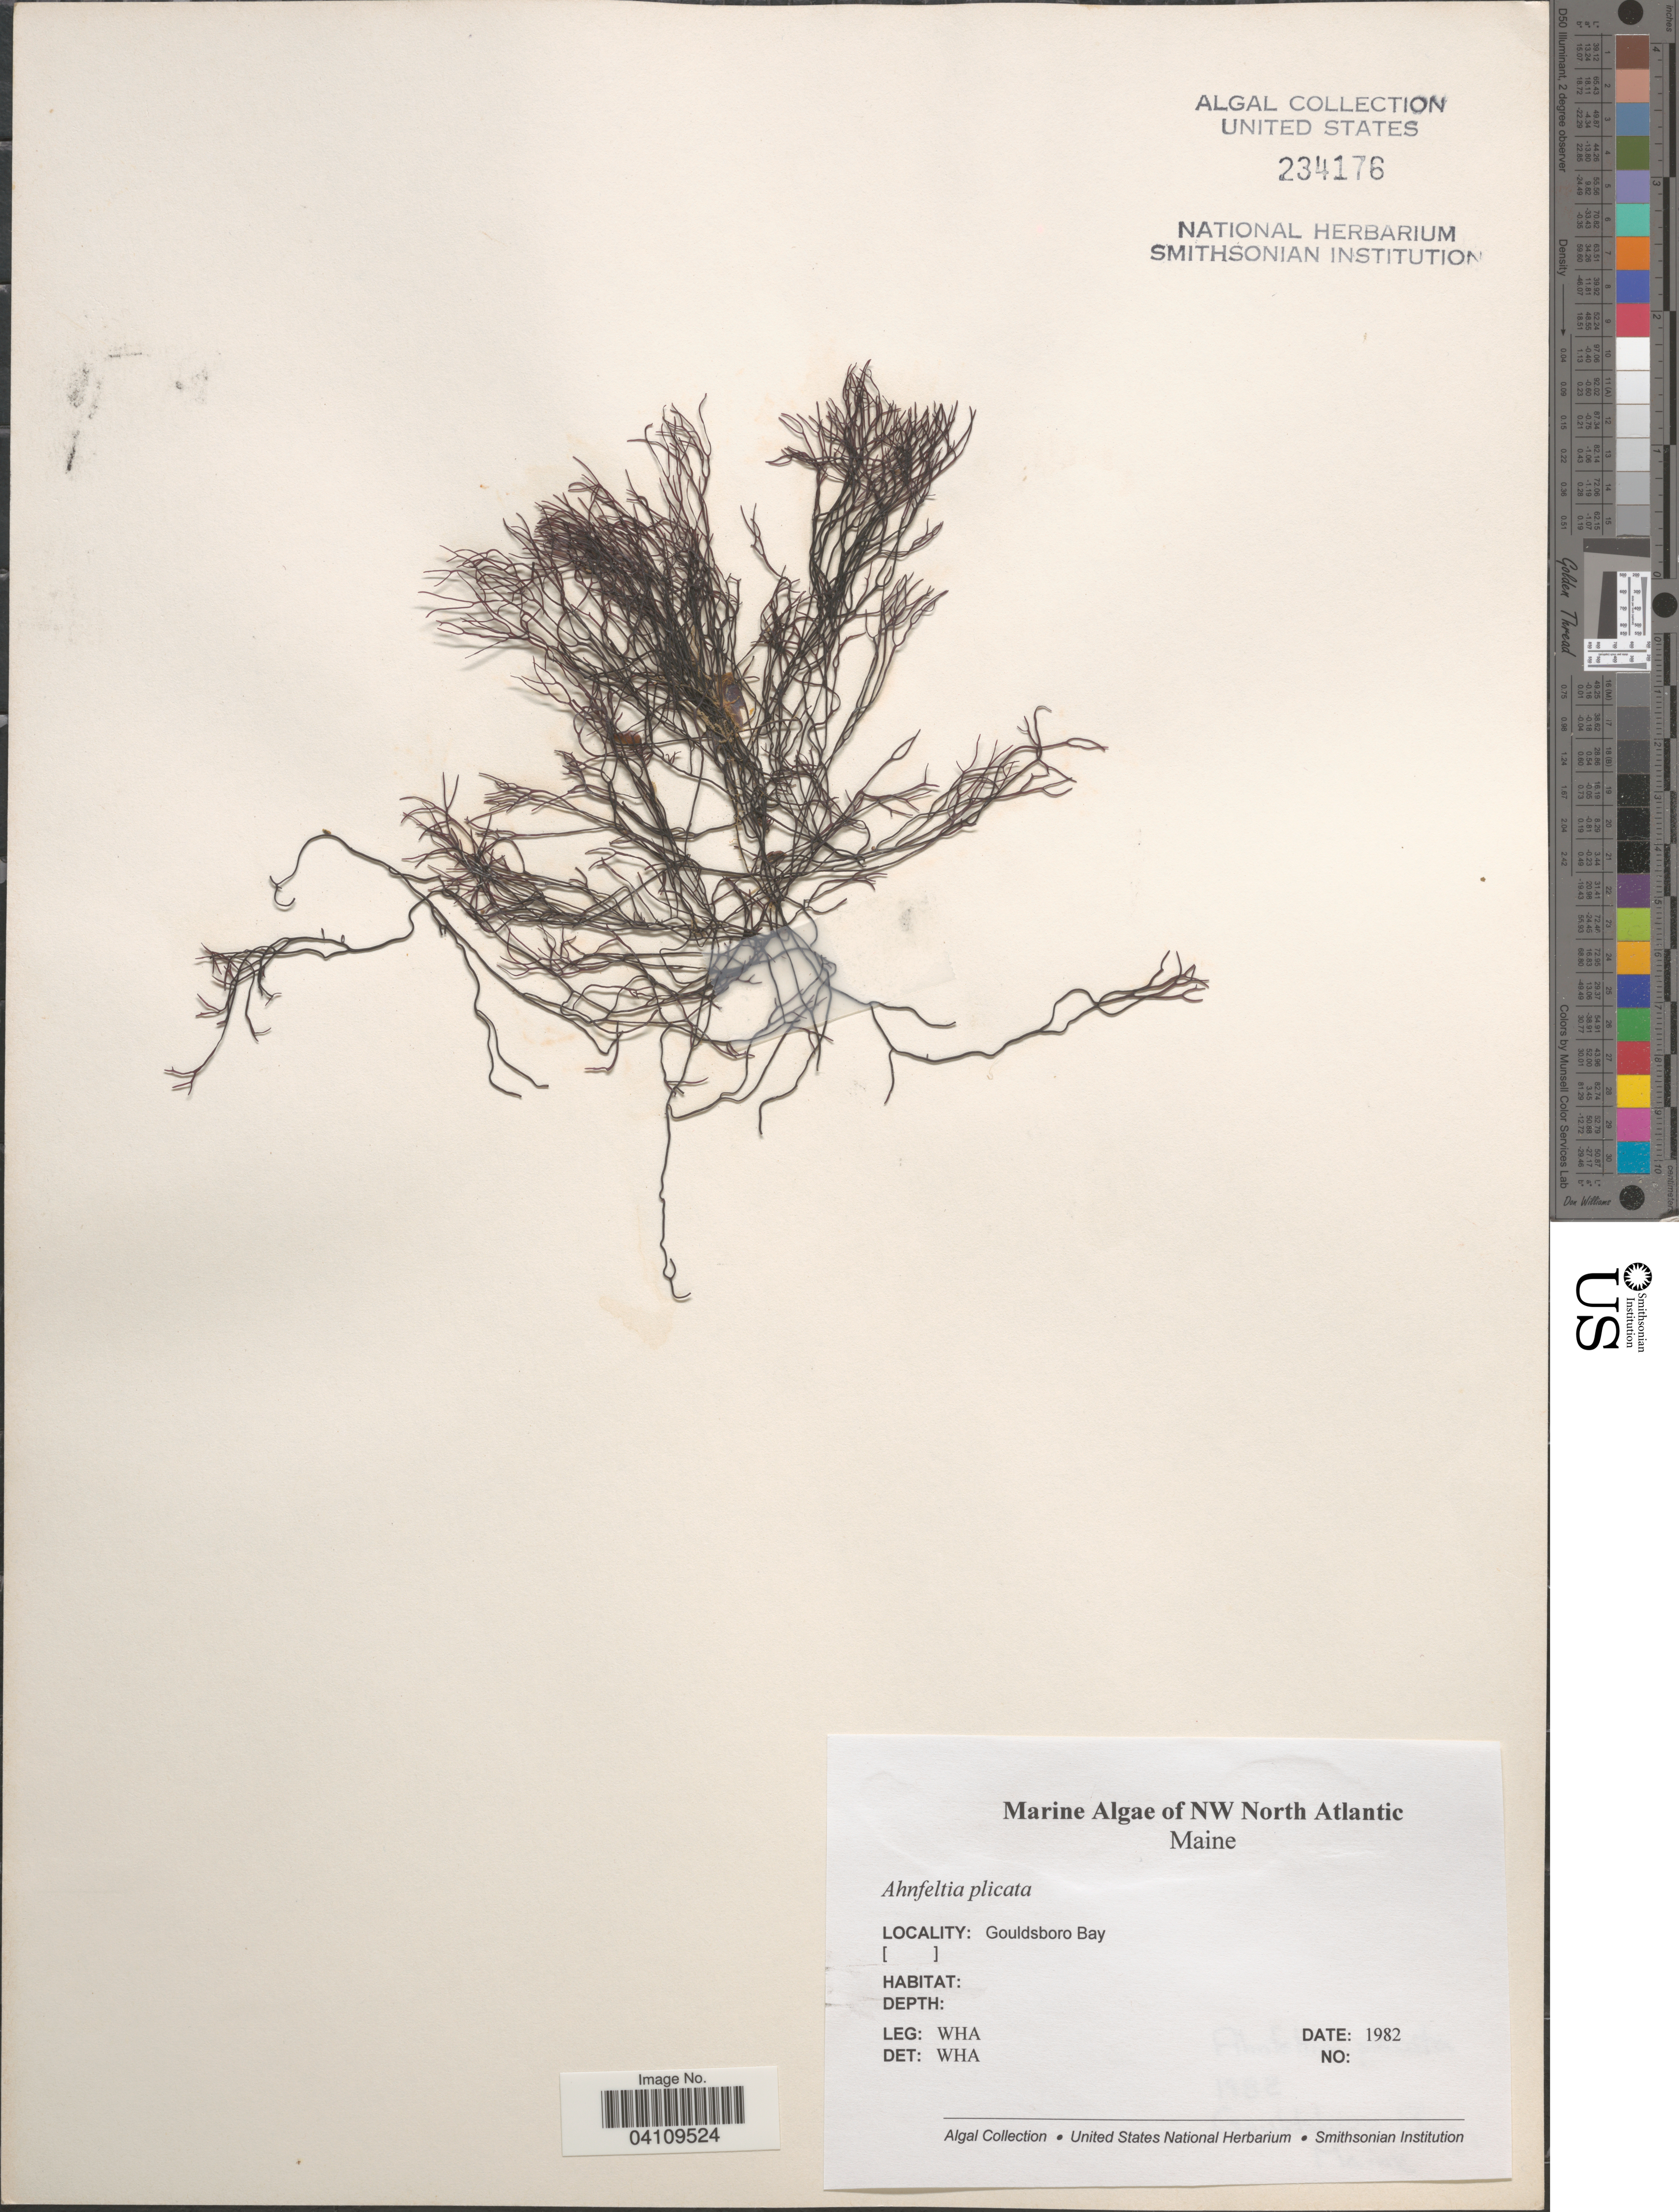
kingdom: Plantae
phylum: Rhodophyta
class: Florideophyceae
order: Ahnfeltiales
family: Ahnfeltiaceae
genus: Ahnfeltia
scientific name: Ahnfeltia plicata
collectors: W. H. Adey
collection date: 1982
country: United States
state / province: Maine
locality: NW North Atlantic. Gouldsboro Bay.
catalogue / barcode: US 234176